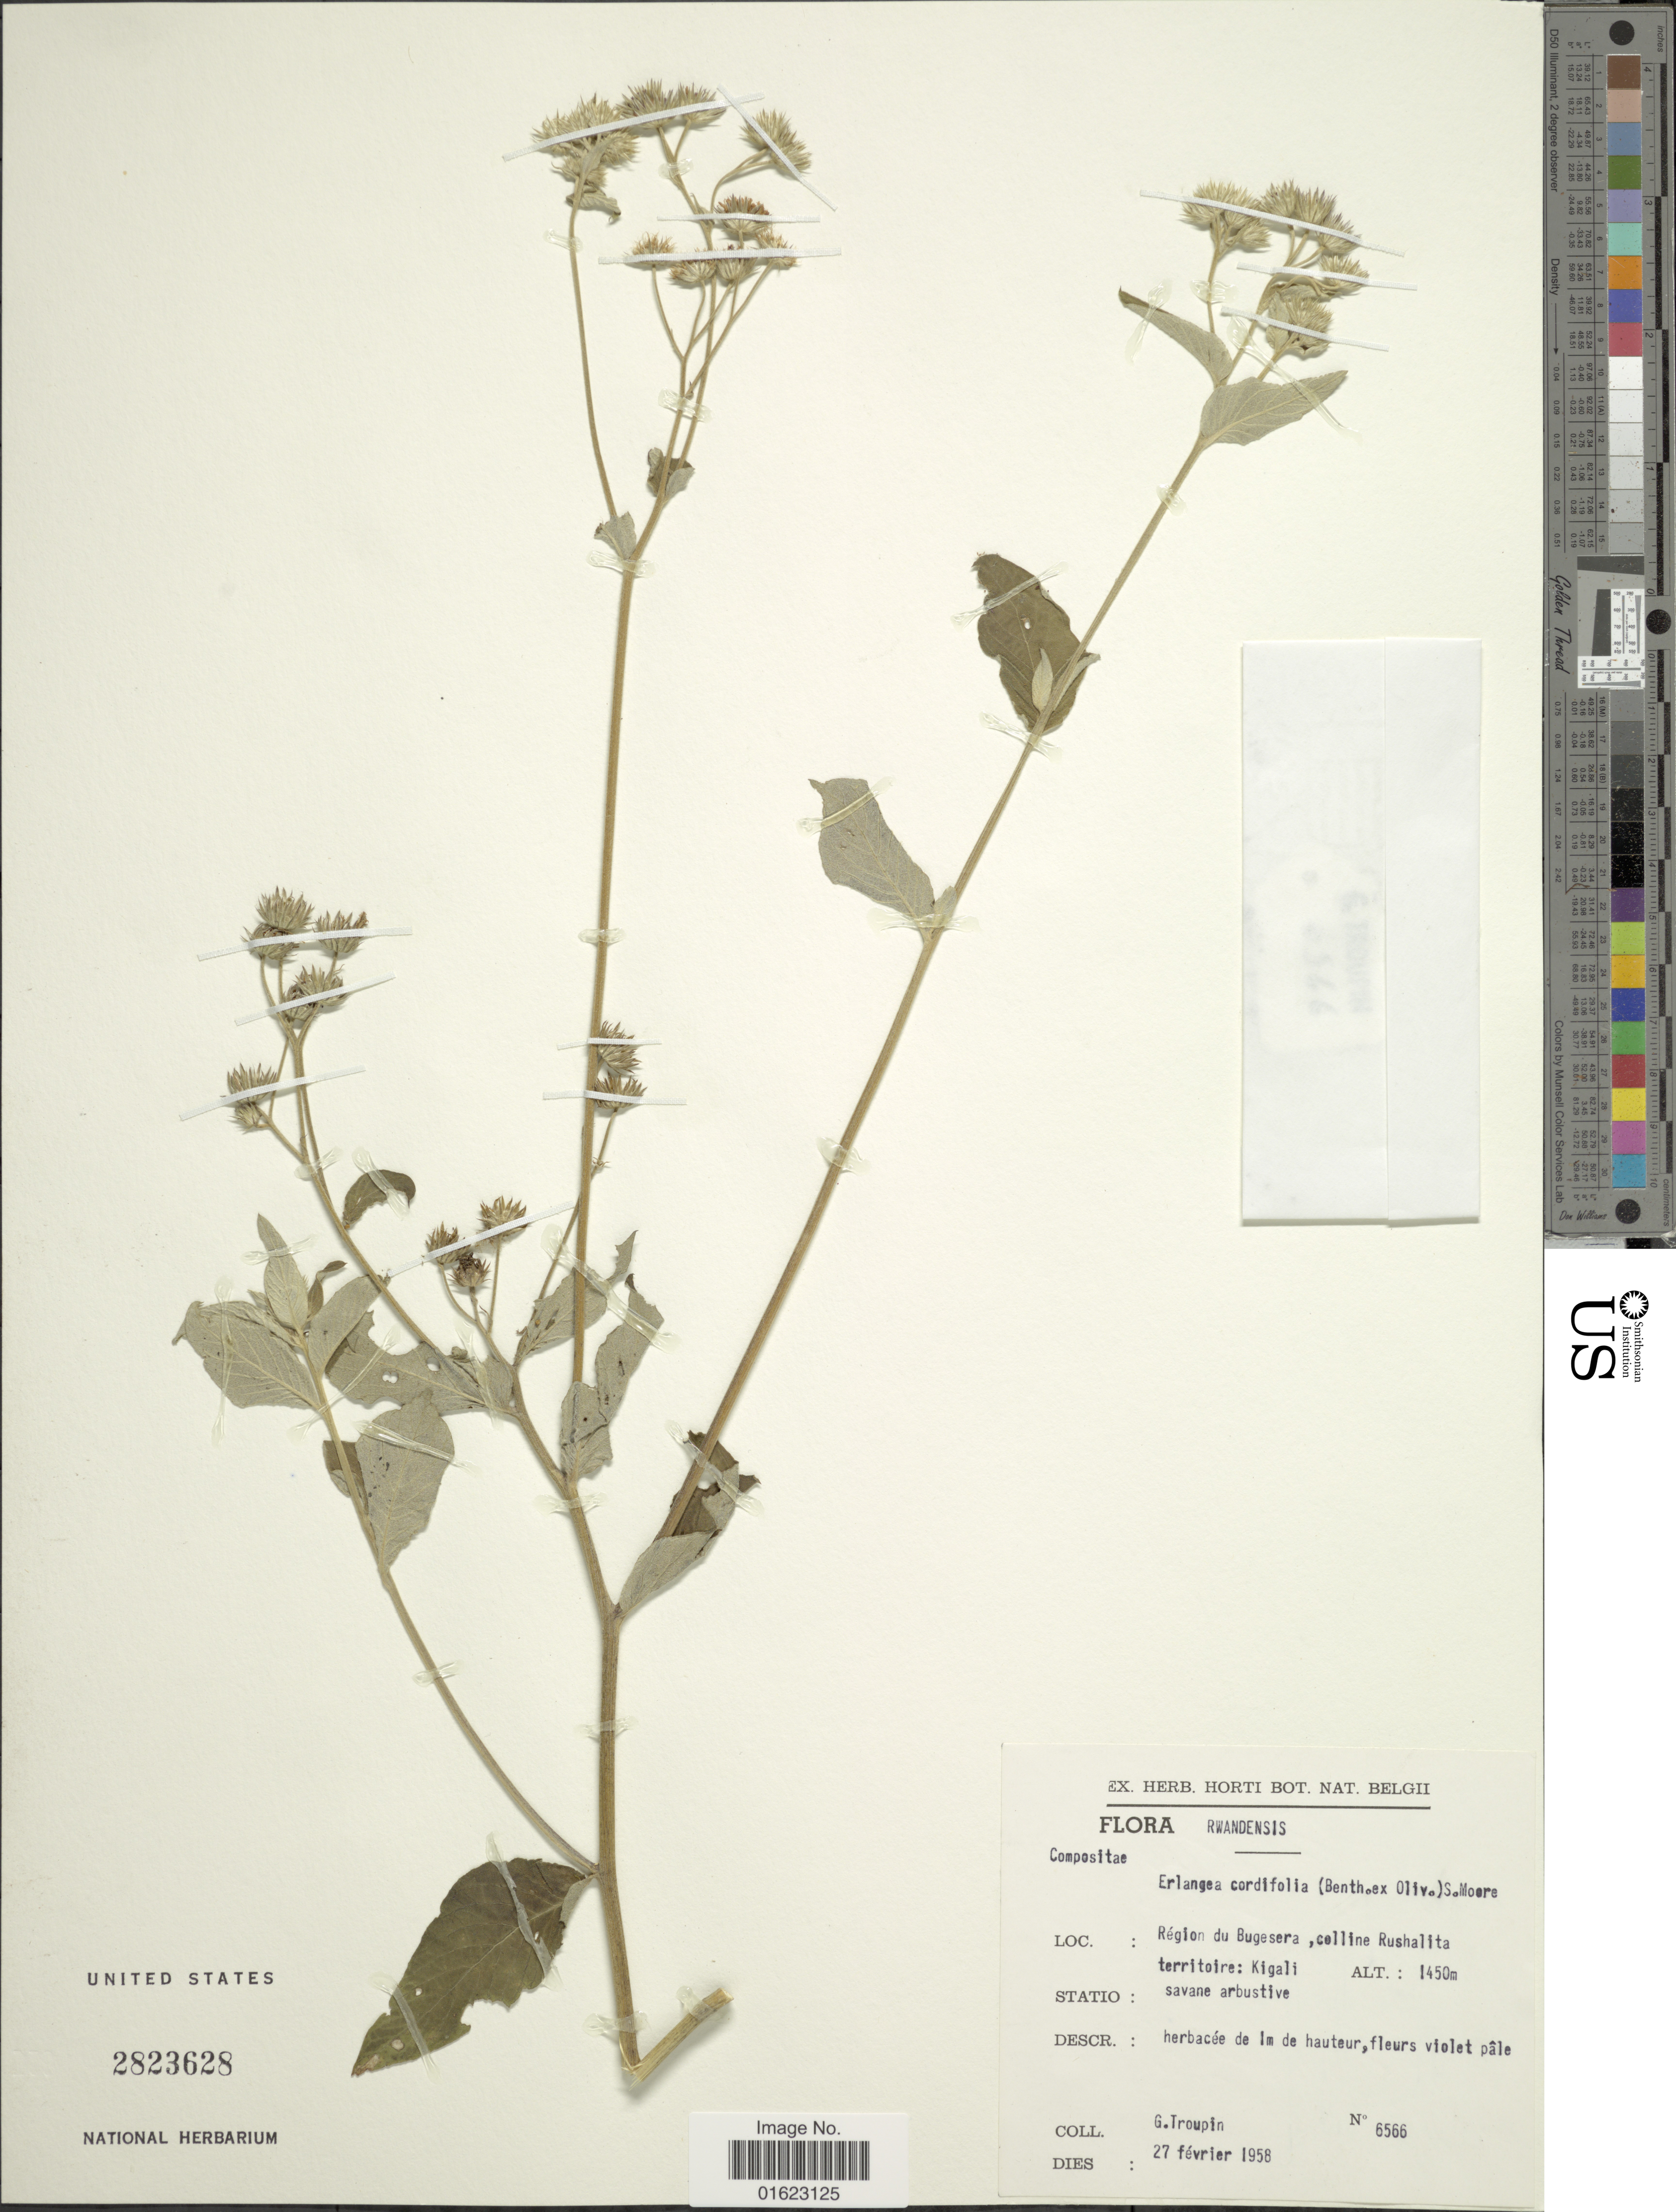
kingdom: Plantae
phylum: Tracheophyta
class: Magnoliopsida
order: Asterales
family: Asteraceae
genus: Gutenbergia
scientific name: Gutenbergia cordifolia var. cordifolia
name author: Benth. ex Oliv.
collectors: G. Troupin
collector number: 6566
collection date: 1958-02-27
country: Rwanda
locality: Rwandensis, Regio du Bugesera, colline Rushalita territoire: Kigali.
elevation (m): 1450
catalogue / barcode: US 2823628